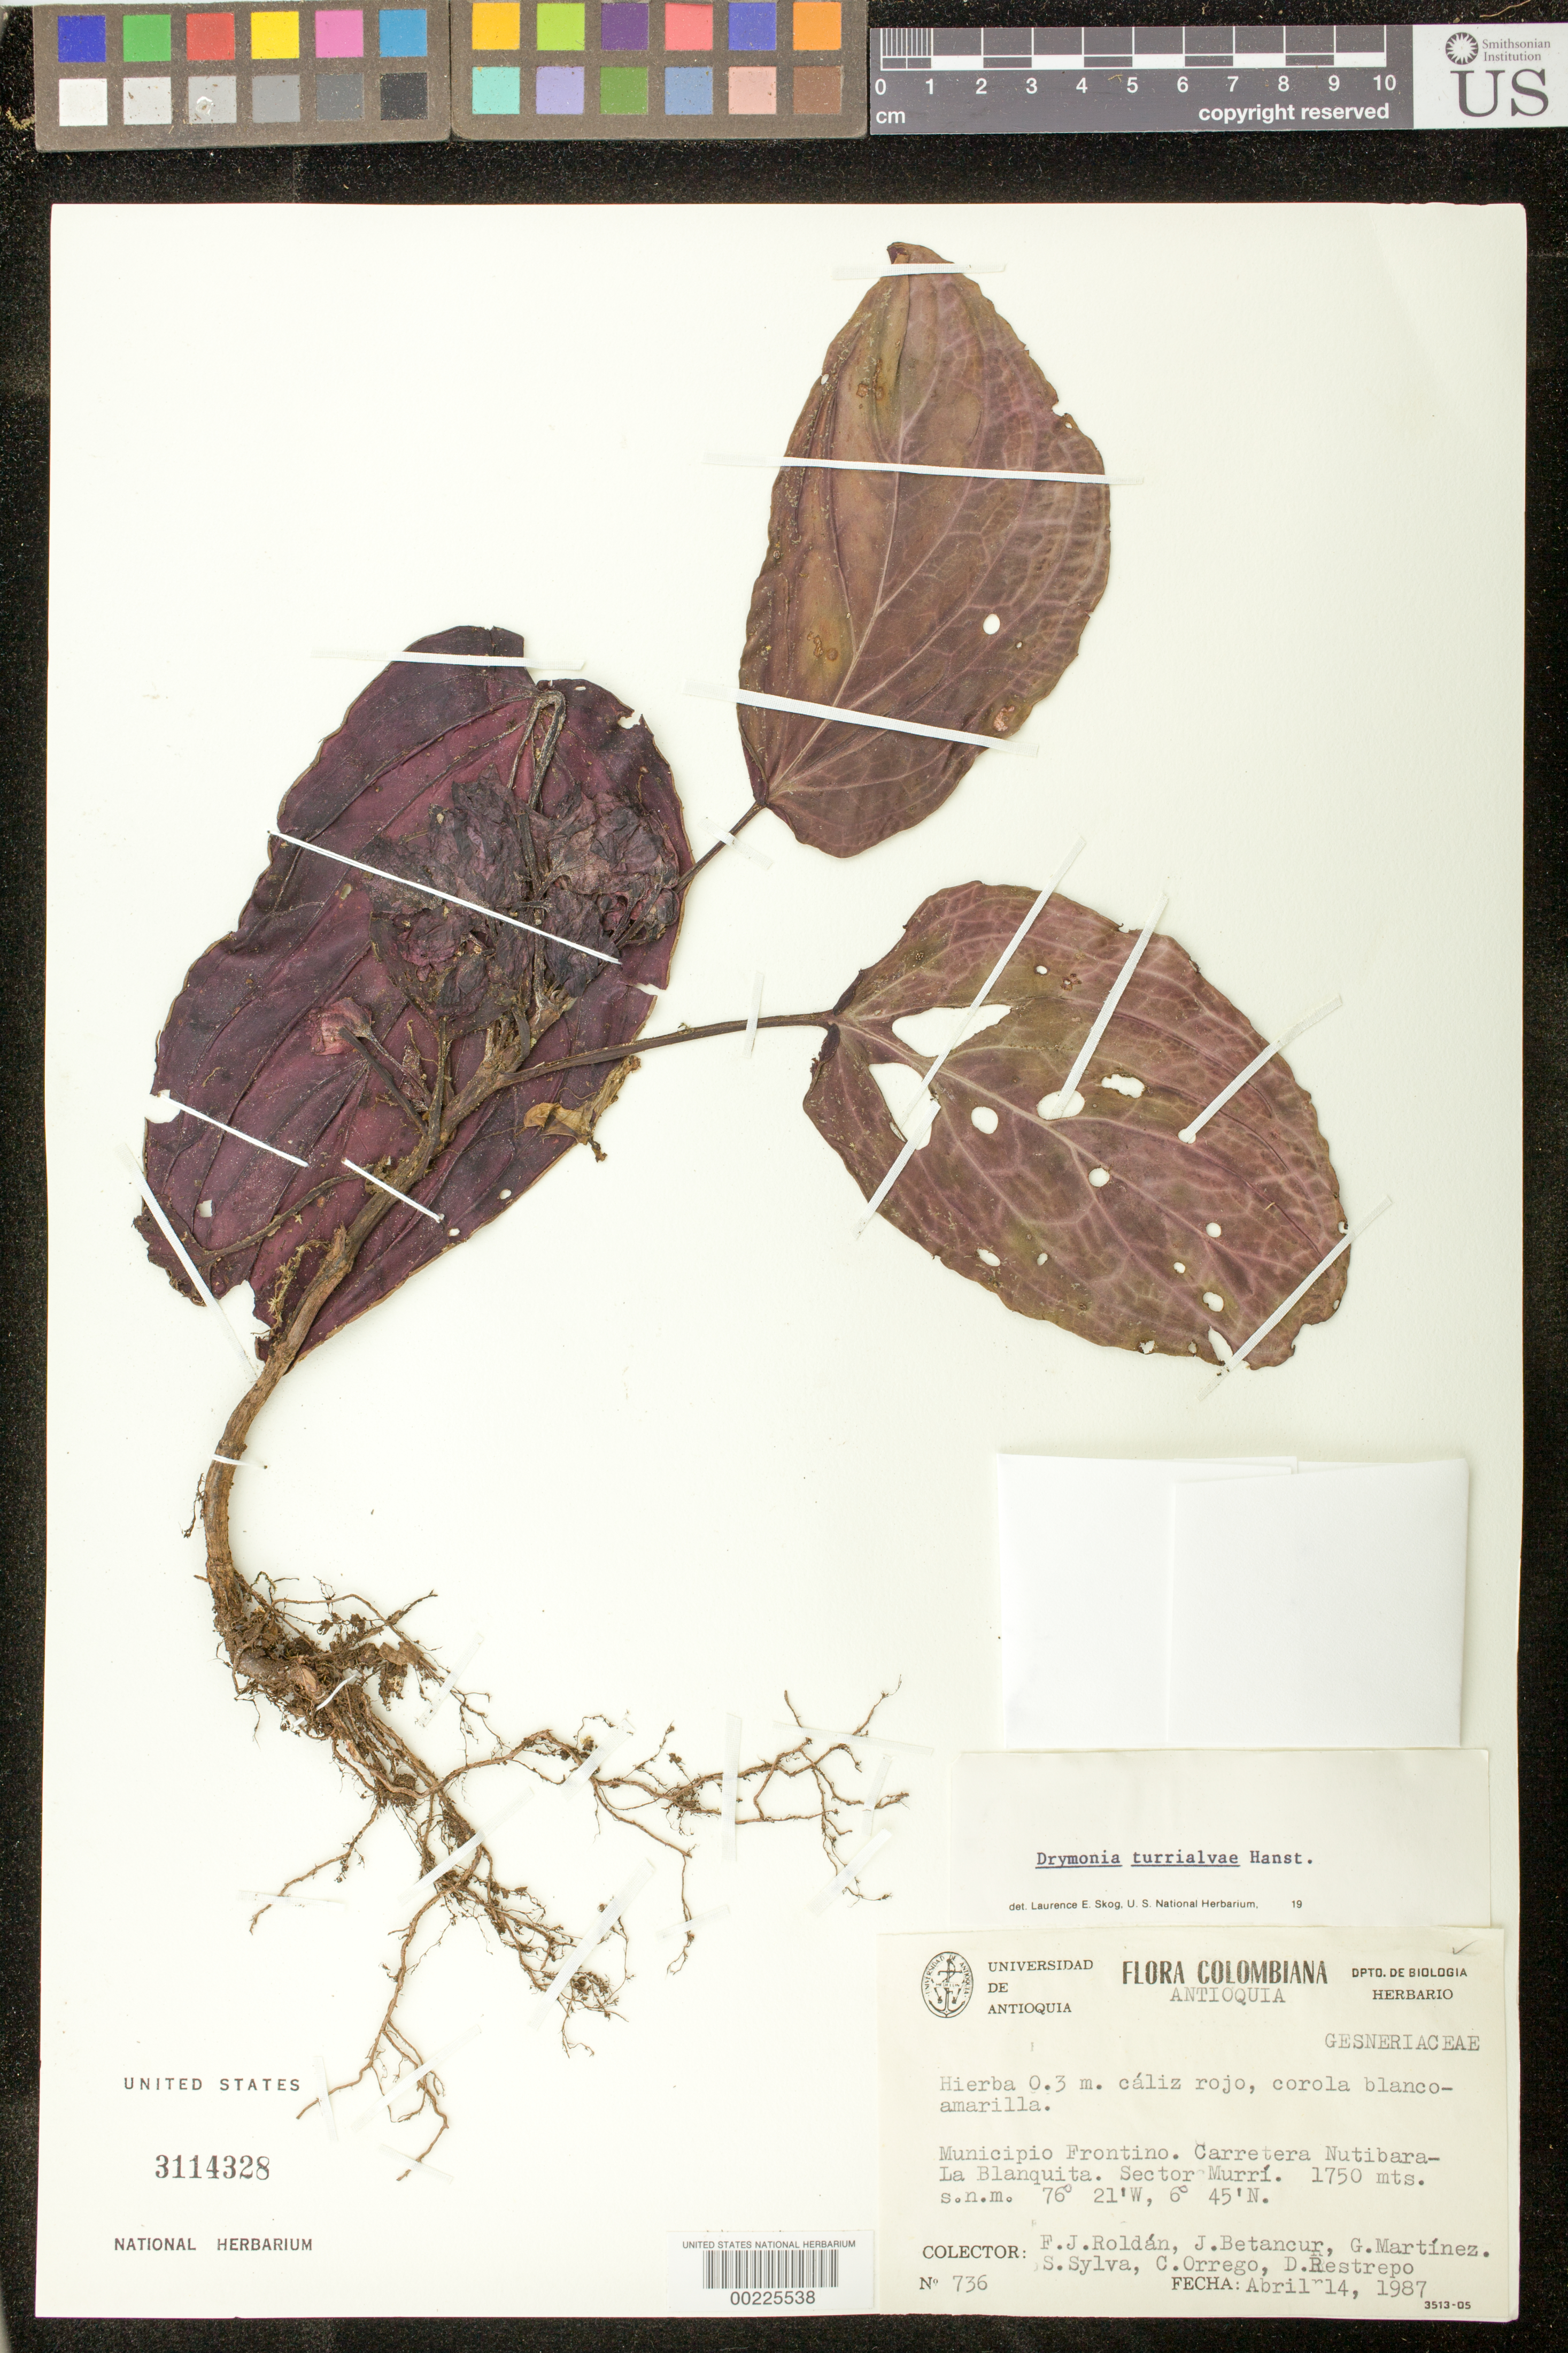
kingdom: Plantae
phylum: Tracheophyta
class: Magnoliopsida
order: Lamiales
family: Gesneriaceae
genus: Drymonia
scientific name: Drymonia turrialvae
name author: Hanst.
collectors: F. J. Roldán & J. C. Betancur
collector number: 736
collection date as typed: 14 Apr 1987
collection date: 1987-04-14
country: Colombia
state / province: Antioquia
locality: Mun. Frontino, Nutibara-La Blanquita highway, sector Murri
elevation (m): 1750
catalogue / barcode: US 3114328